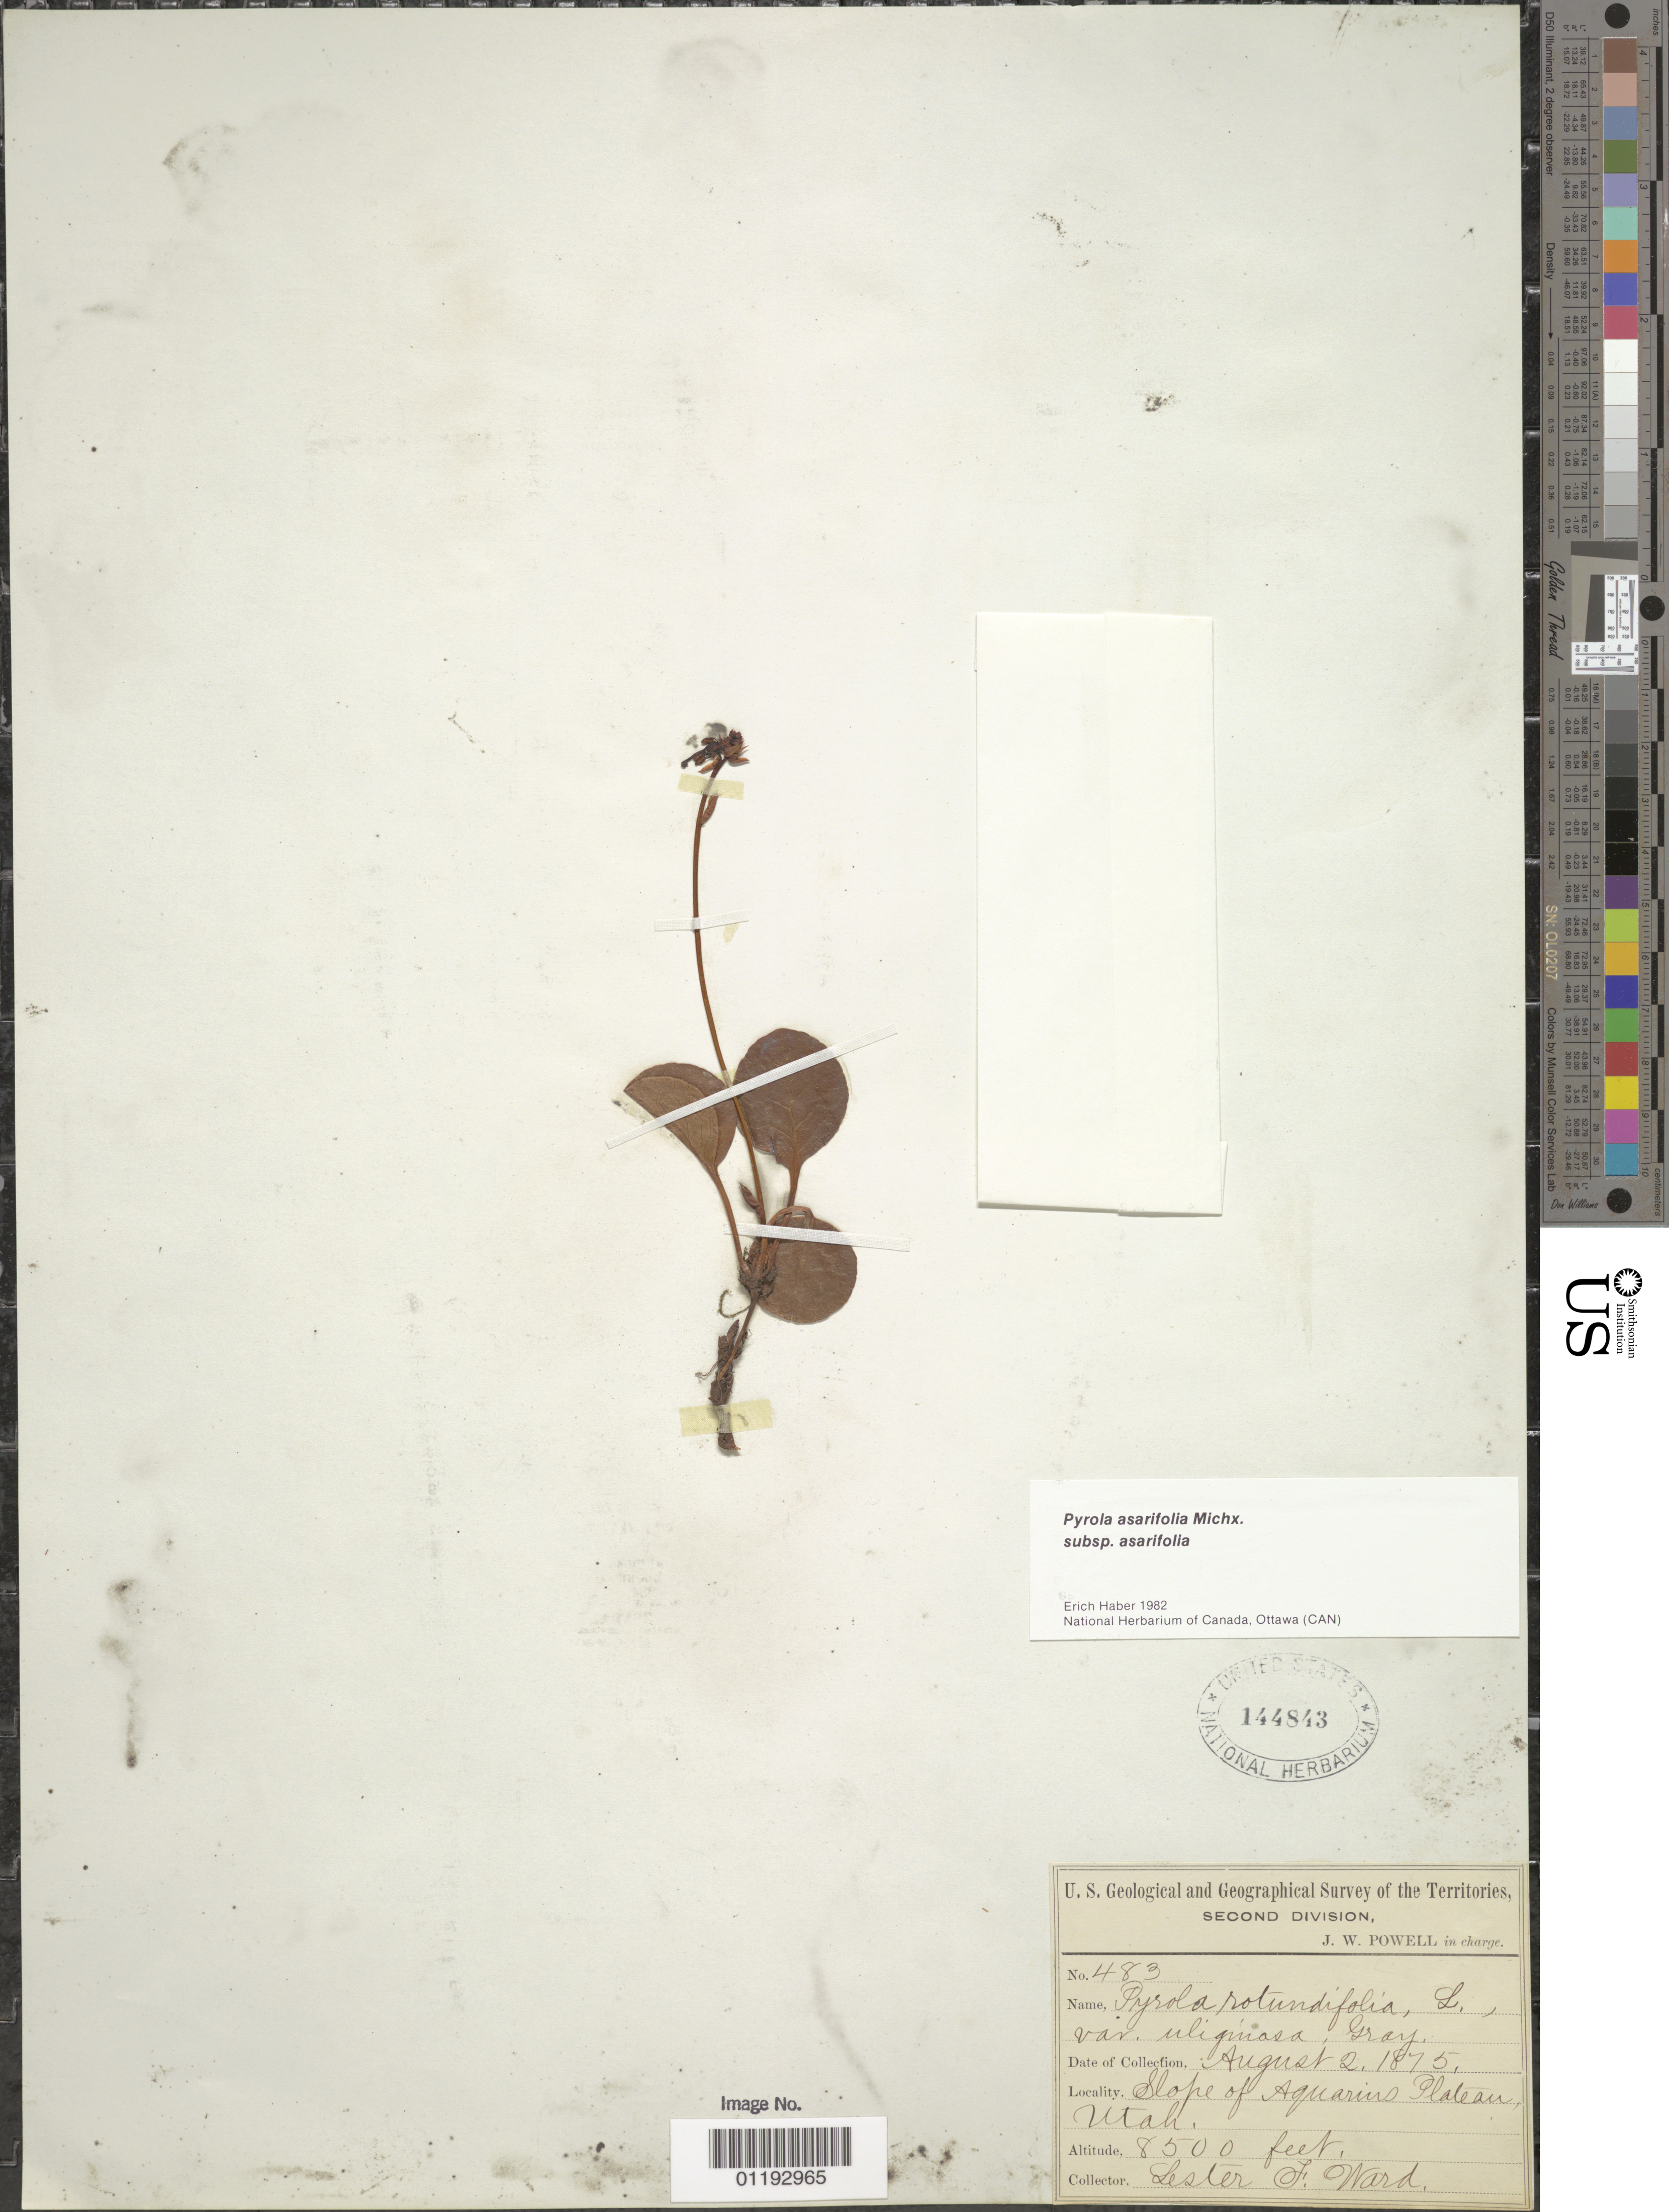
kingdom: Plantae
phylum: Tracheophyta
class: Magnoliopsida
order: Ericales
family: Ericaceae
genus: Pyrola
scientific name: Pyrola asarifolia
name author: Michx.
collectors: L. F. Ward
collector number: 483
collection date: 1875-08-02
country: United States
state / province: Utah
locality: Slope of Aquarius Plateau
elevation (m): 2591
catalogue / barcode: US 144843